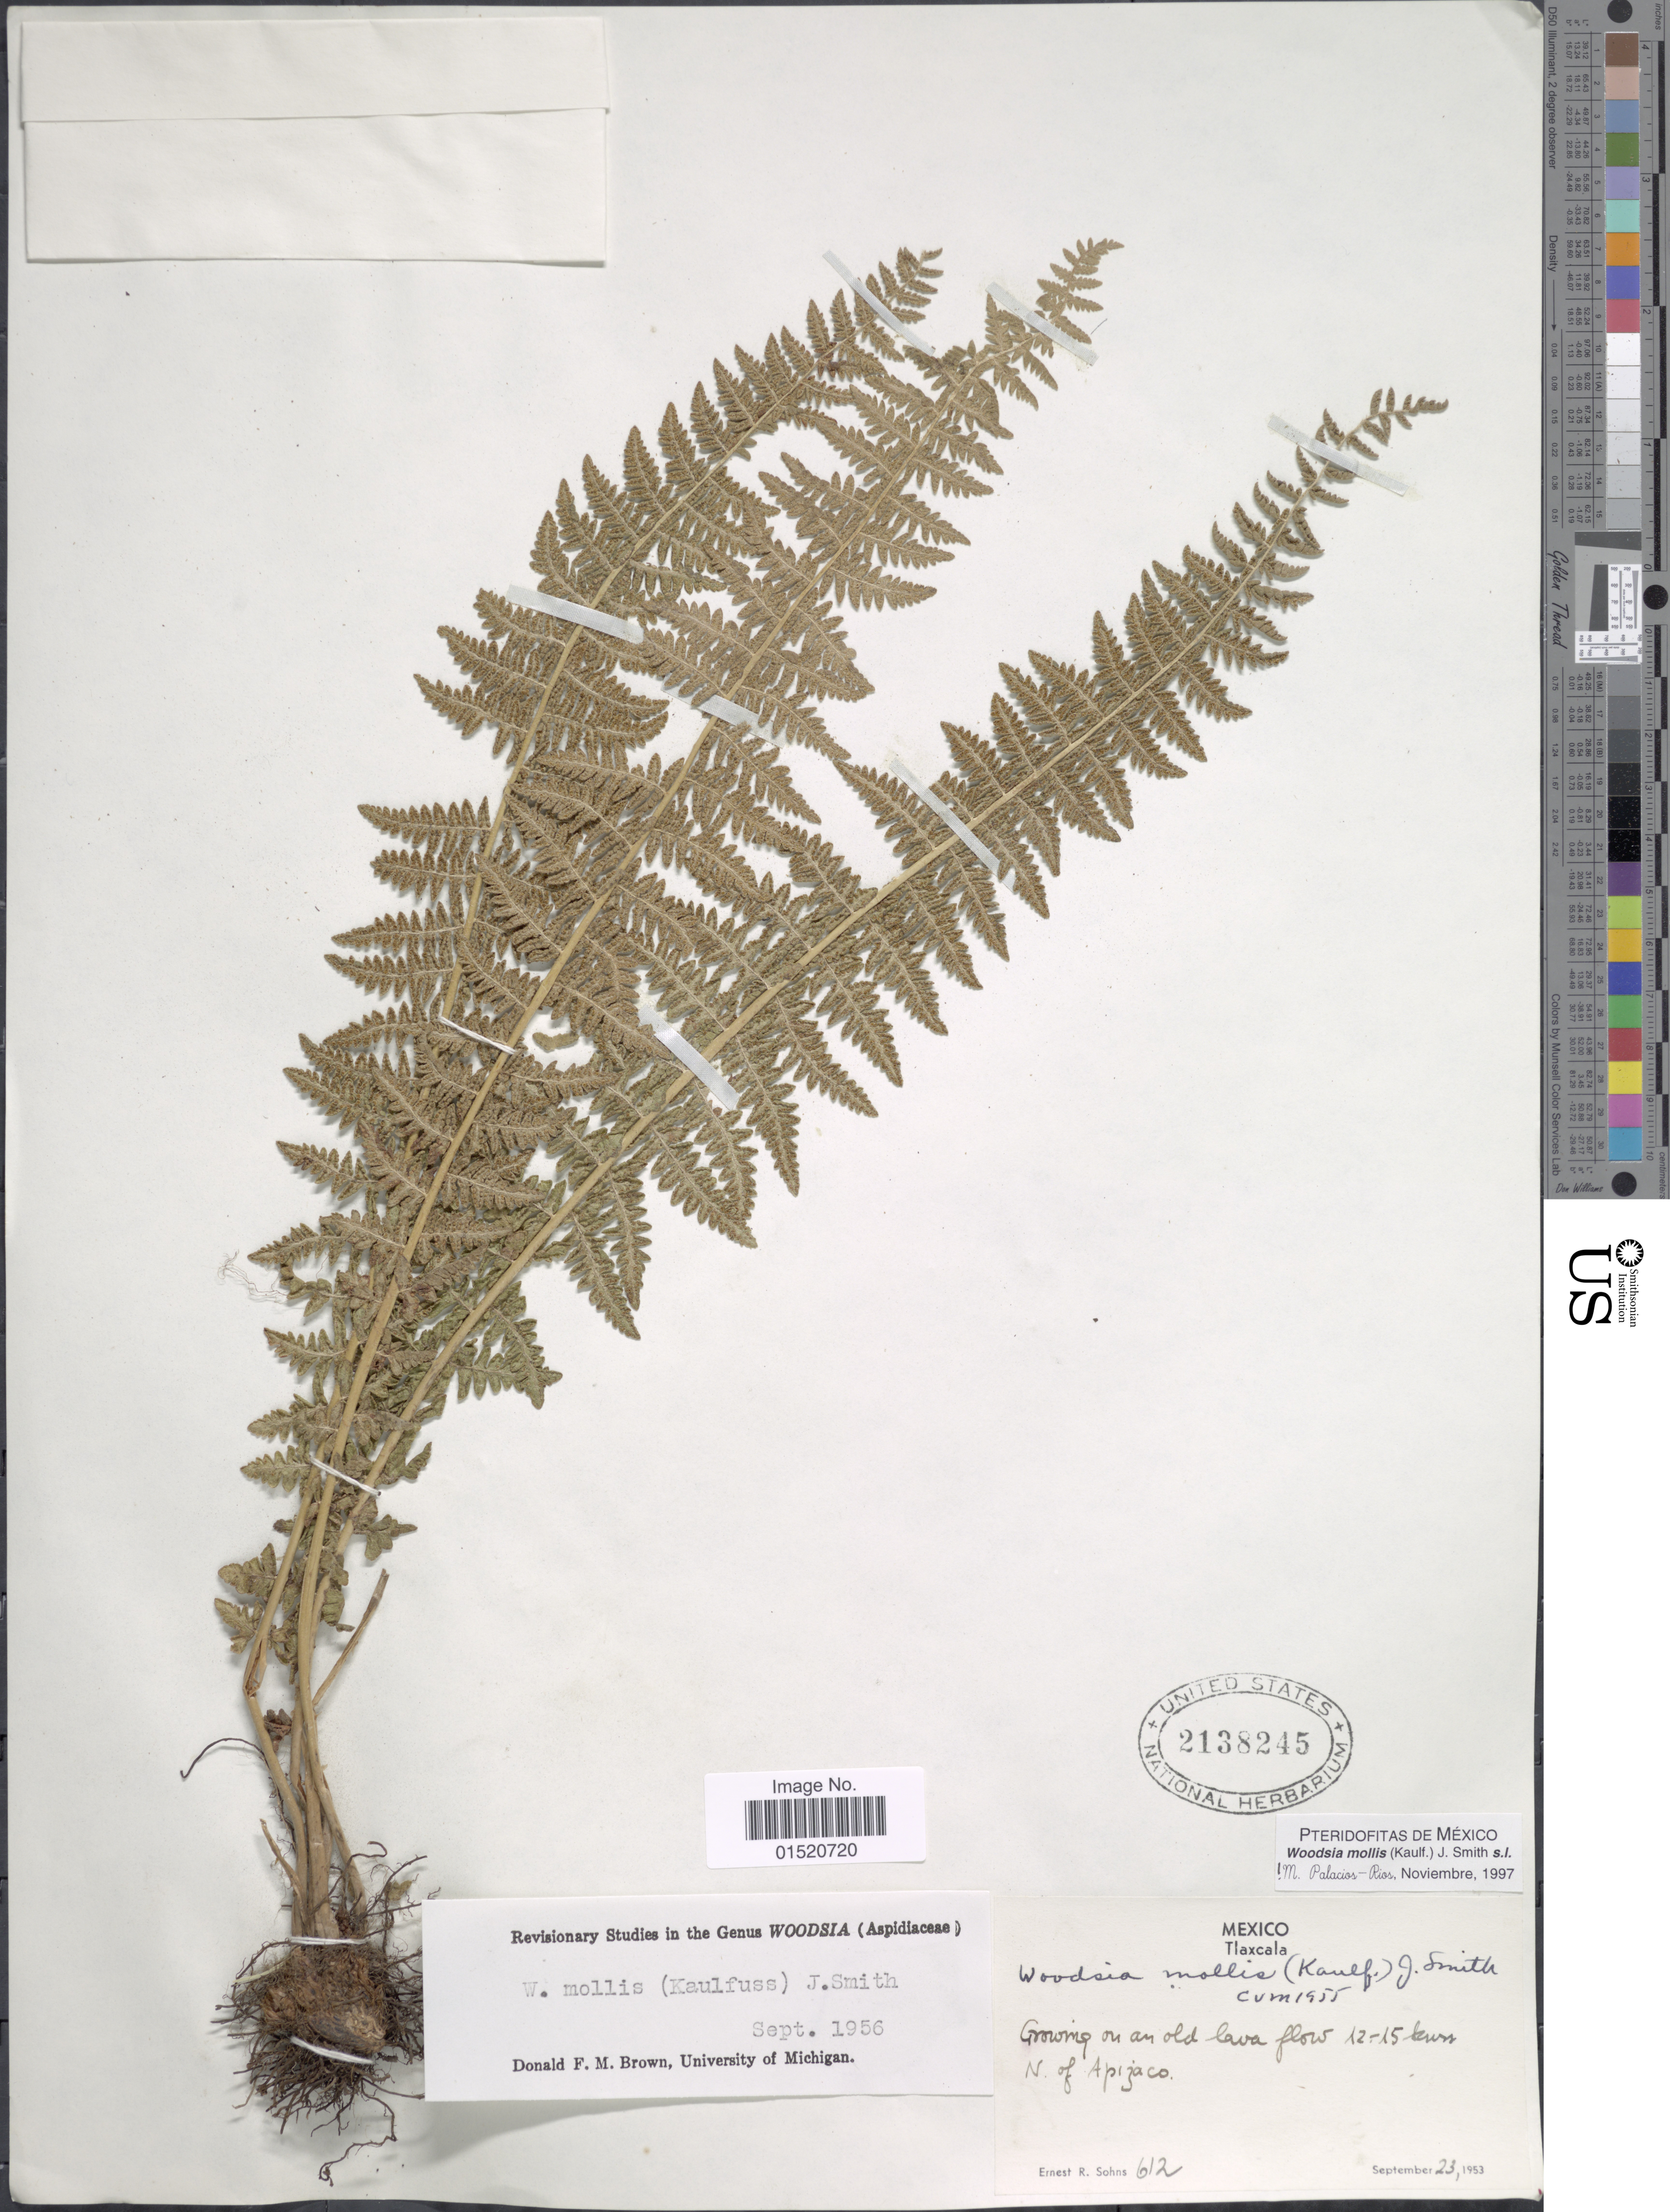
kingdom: Plantae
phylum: Tracheophyta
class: Polypodiopsida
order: Polypodiales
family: Woodsiaceae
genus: Woodsia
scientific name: Woodsia mollis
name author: (Kaulf.) J. Sm.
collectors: E. R. Sohns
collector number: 612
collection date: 1953-09-23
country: Mexico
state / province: Tlaxcala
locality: Growing on an old lava flow 12-15 kms N of Apijaco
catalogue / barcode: US 2138245